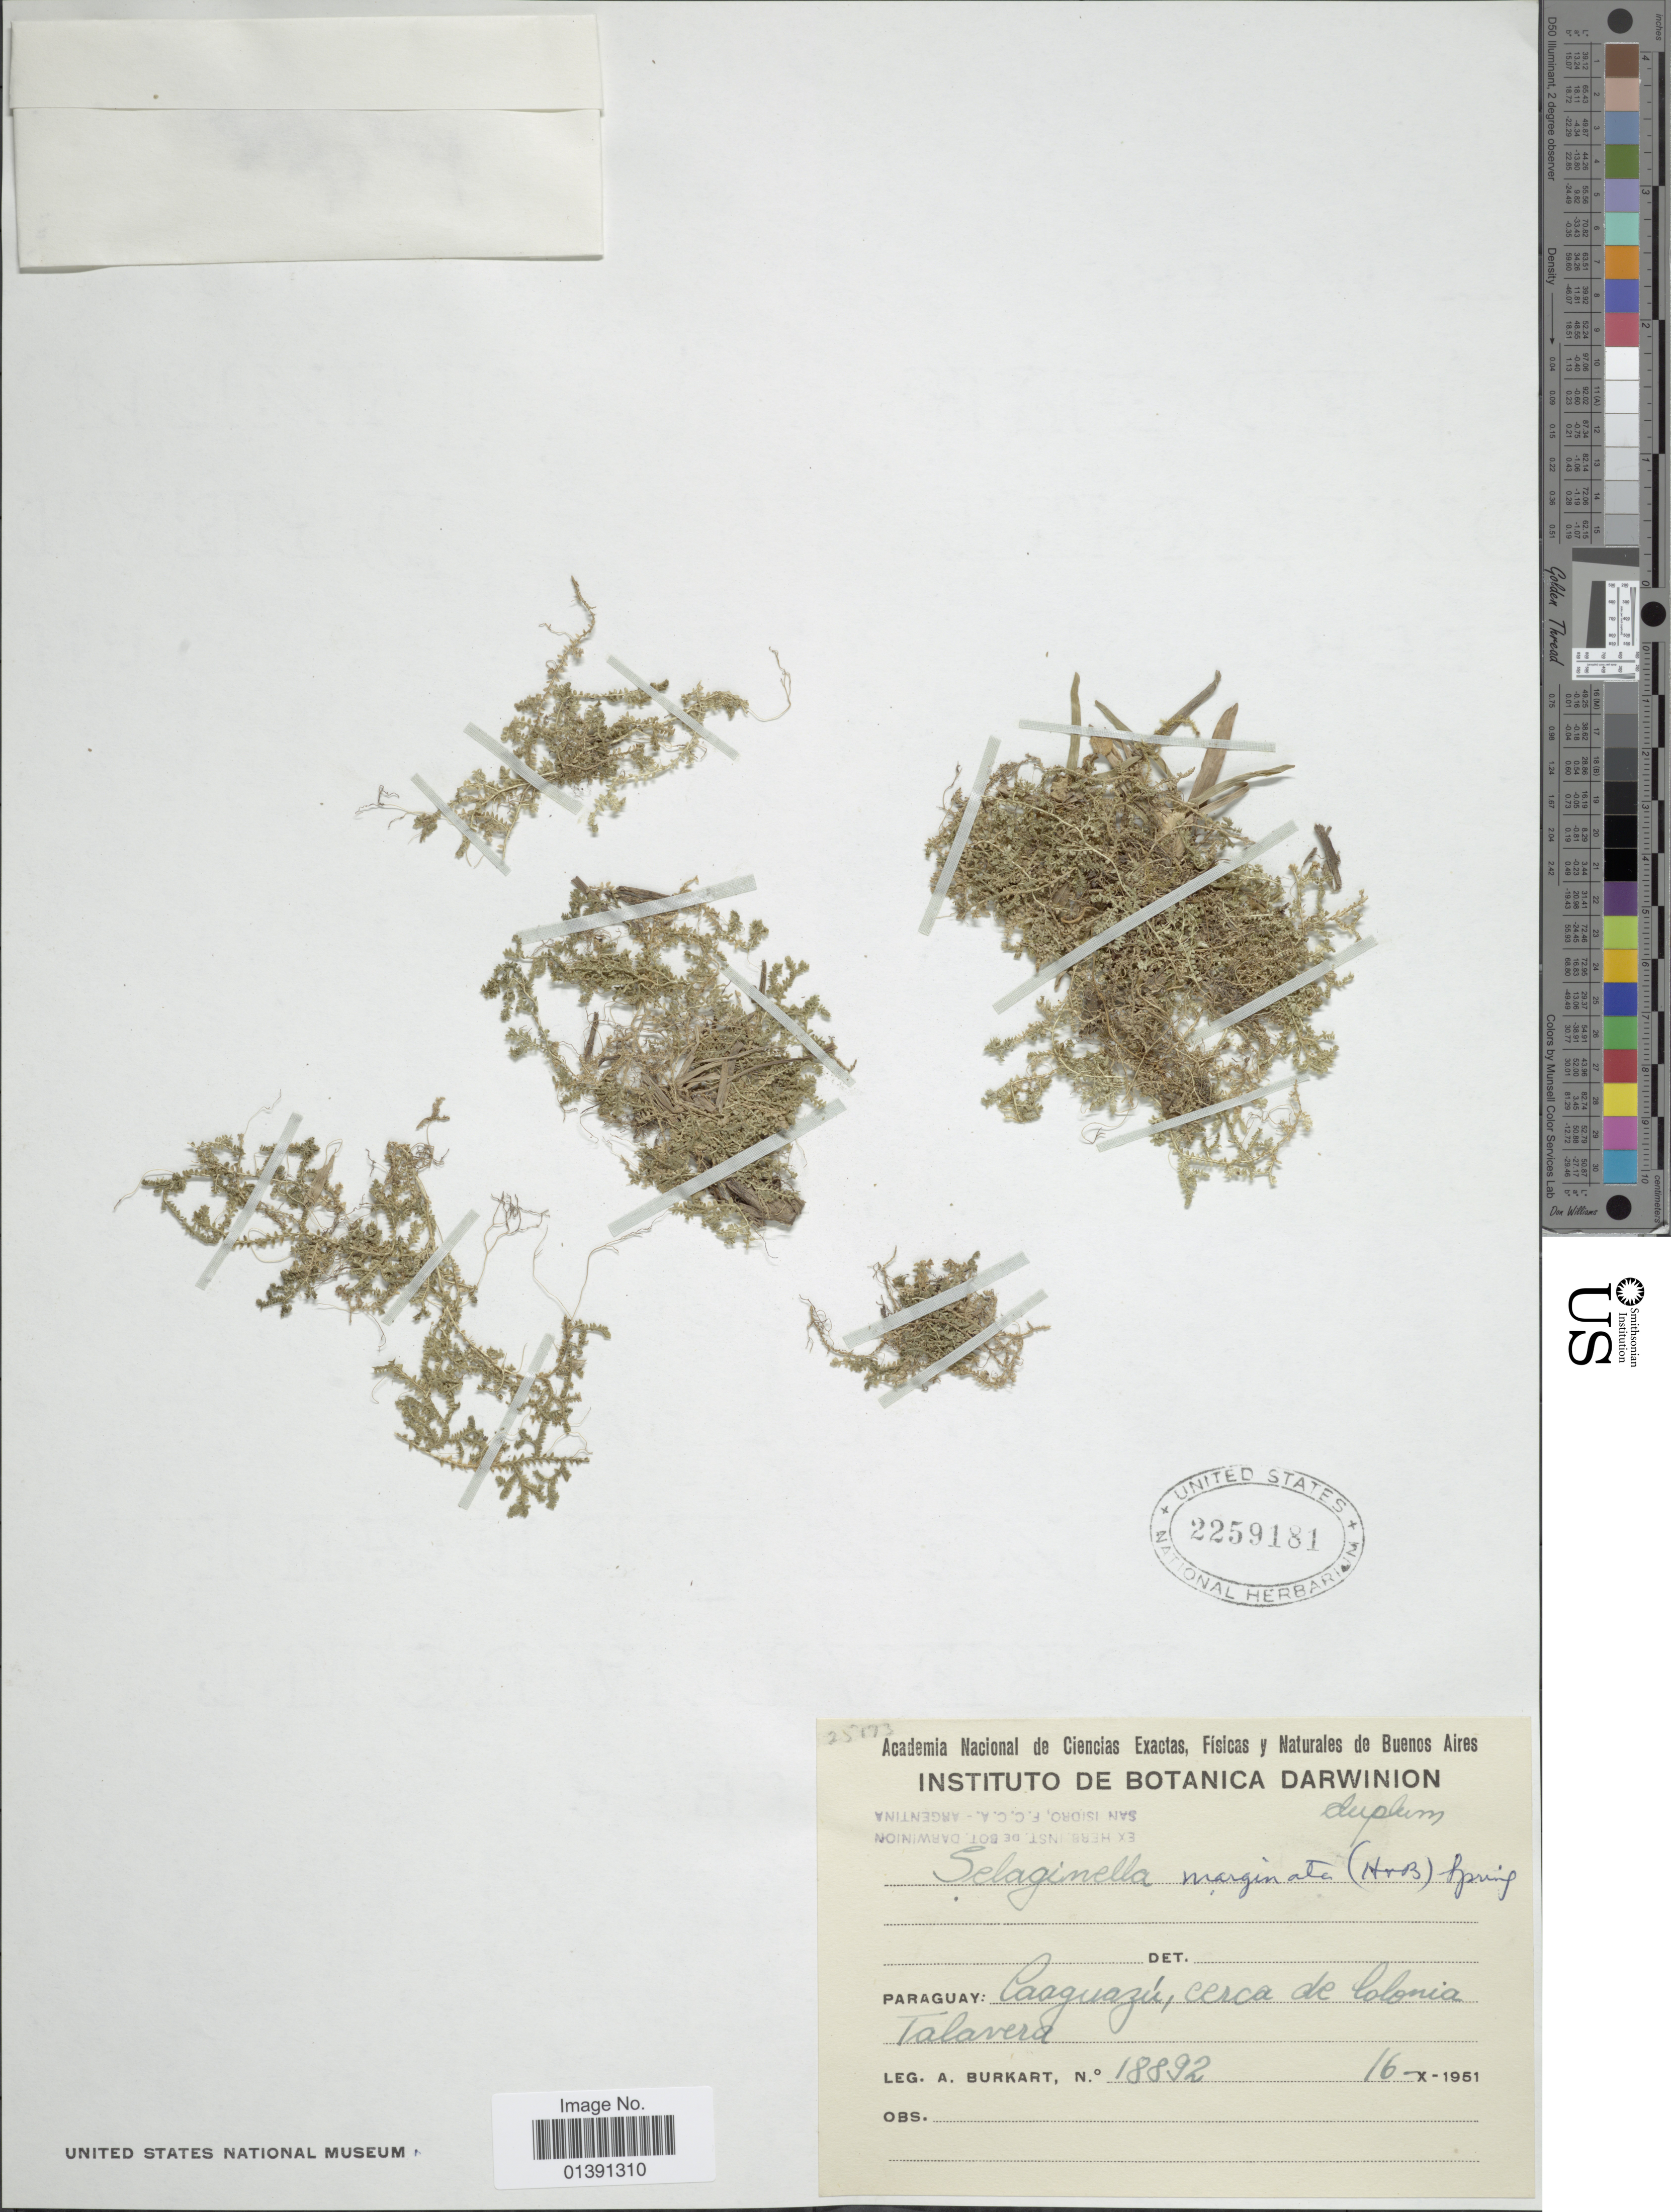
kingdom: Plantae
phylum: Tracheophyta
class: Lycopodiopsida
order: Selaginellales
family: Selaginellaceae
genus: Selaginella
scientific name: Selaginella marginata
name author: (Humb. & Bonpl.) Spring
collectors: A. E. Burkart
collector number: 18892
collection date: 1951-10-16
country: Paraguay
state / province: Caaguazu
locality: Cerca de Colinia Talavera.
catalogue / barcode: US 2259181